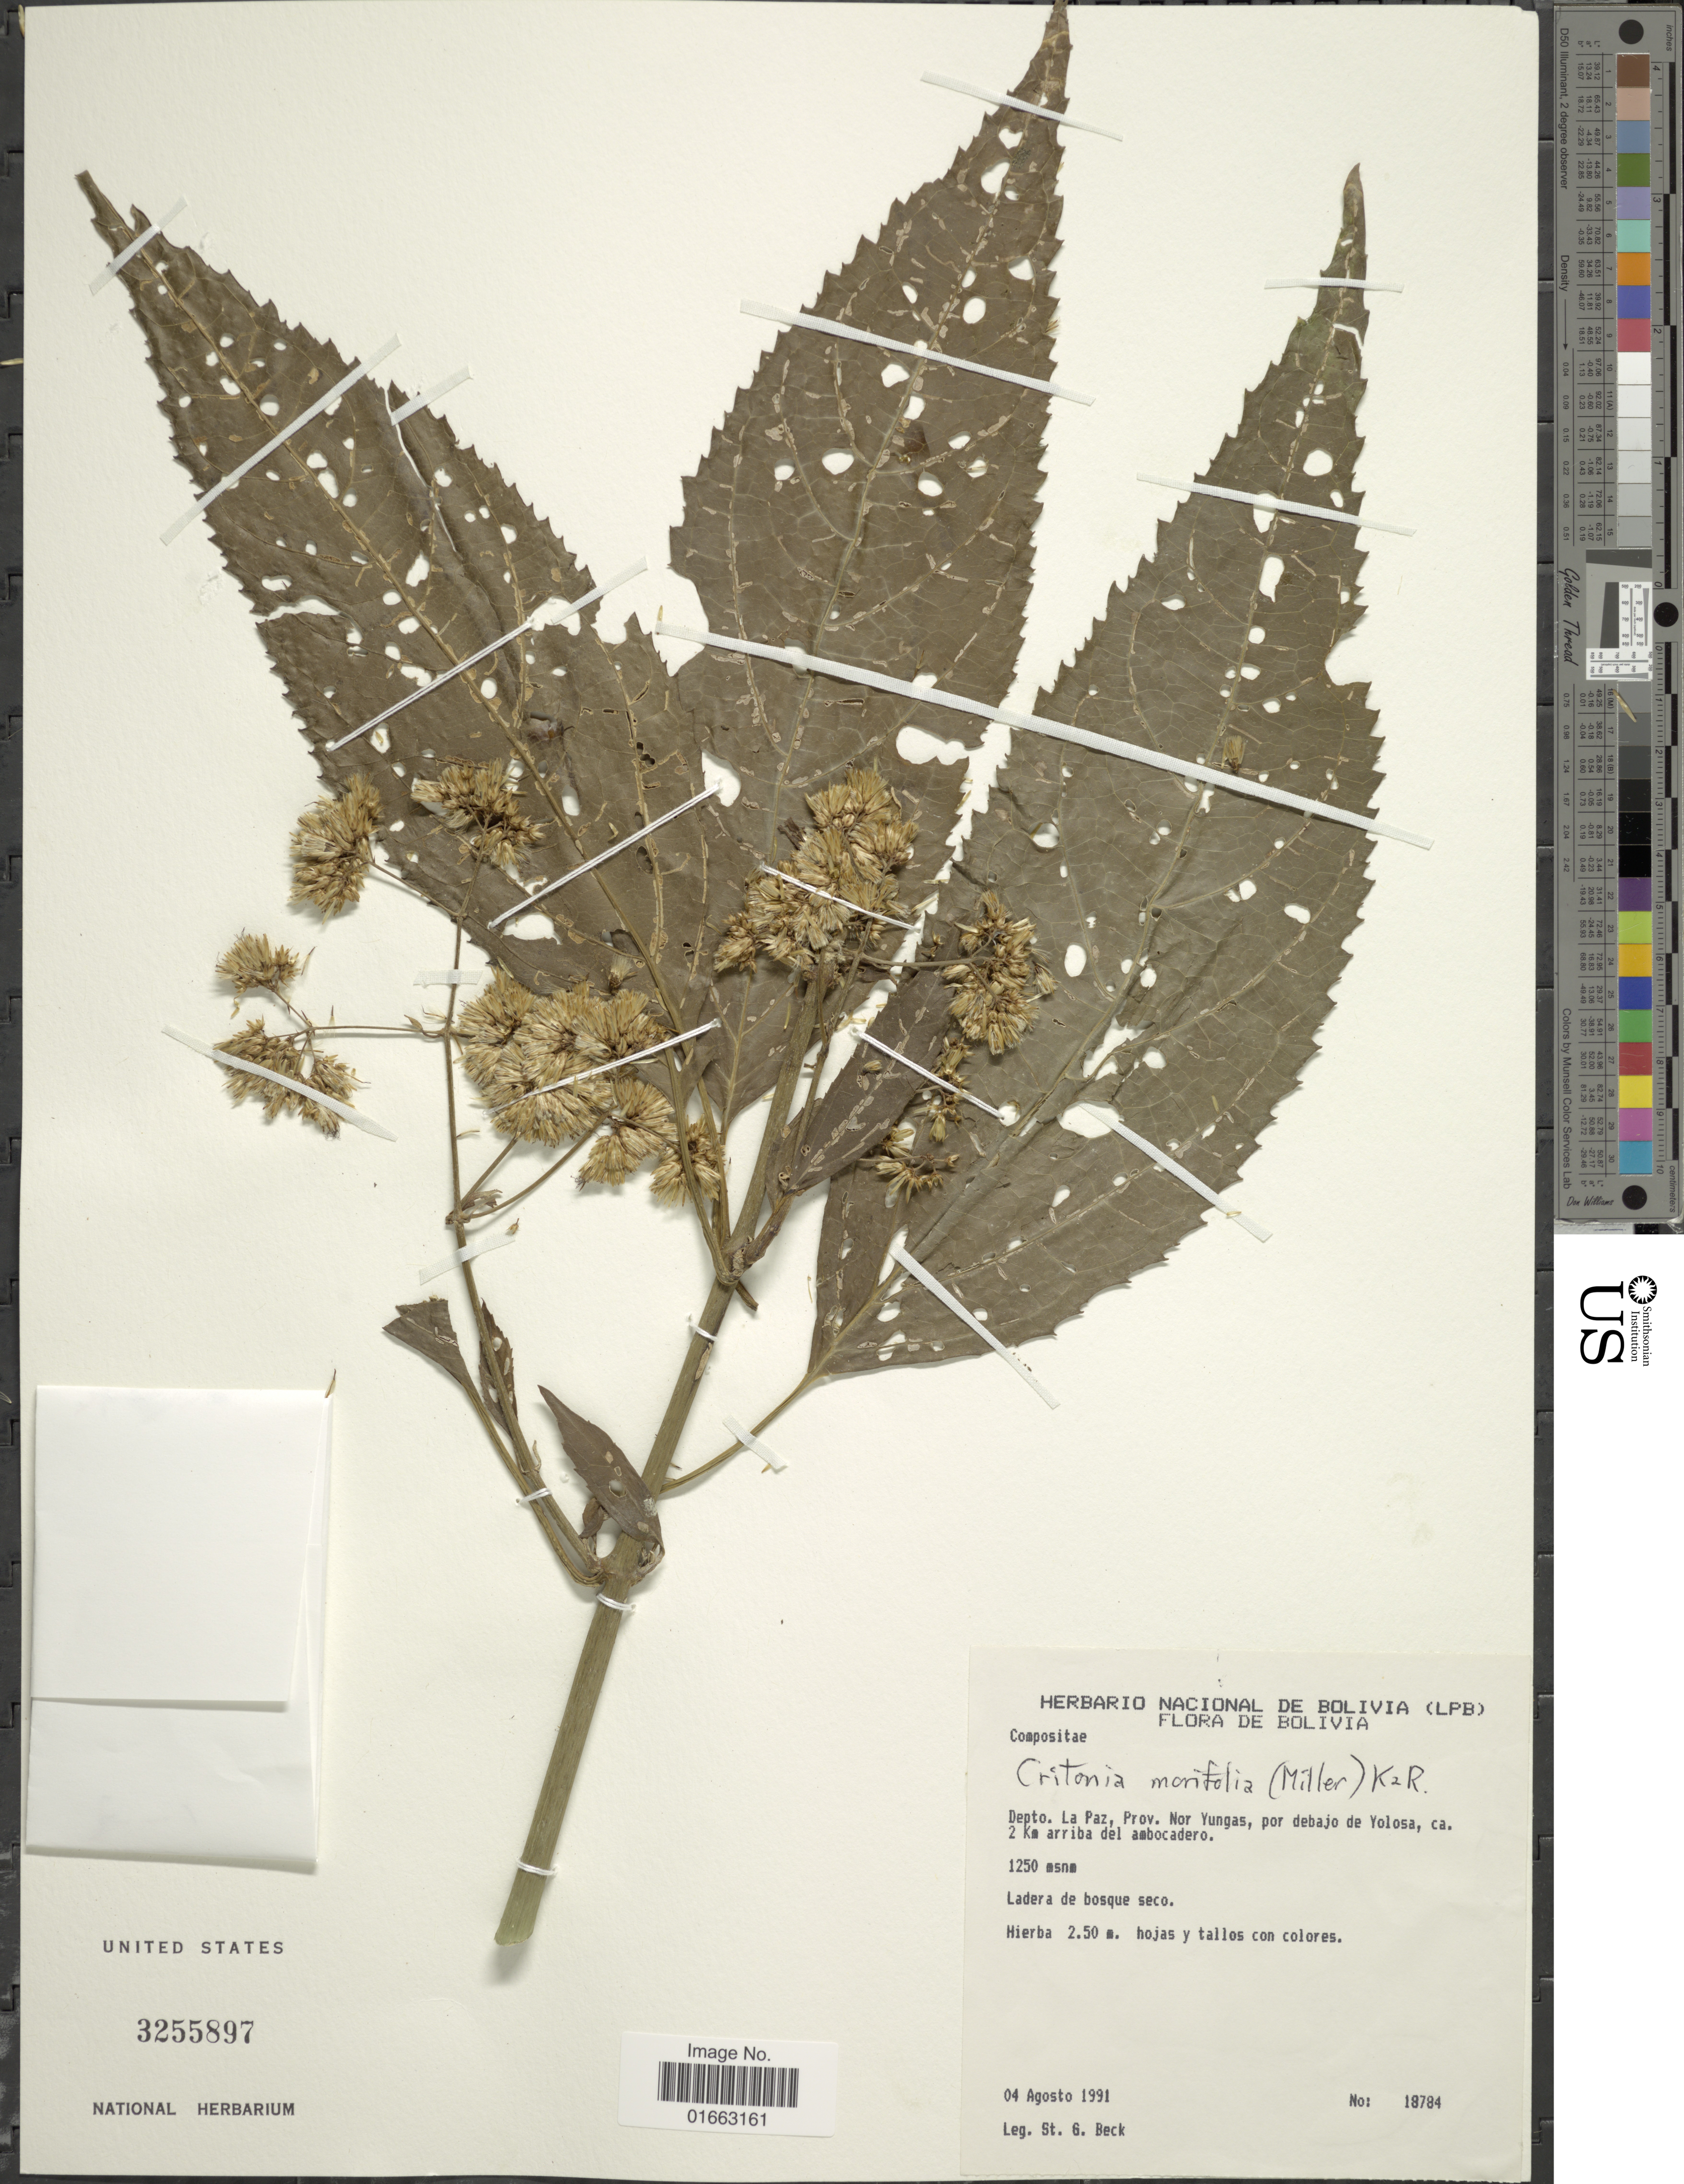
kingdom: Plantae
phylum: Tracheophyta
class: Magnoliopsida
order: Asterales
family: Asteraceae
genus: Critonia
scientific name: Critonia morifolia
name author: (Mill.) R.M. King & H. Rob.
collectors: S. G. Beck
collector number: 18784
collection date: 1991-08-04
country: Bolivia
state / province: La Paz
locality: Prov. Nor Yungas, por debajo de Yolosa, ca. 2 km arriba del ambocadero, Ladera de bosque seco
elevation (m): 1250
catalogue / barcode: US 3255897